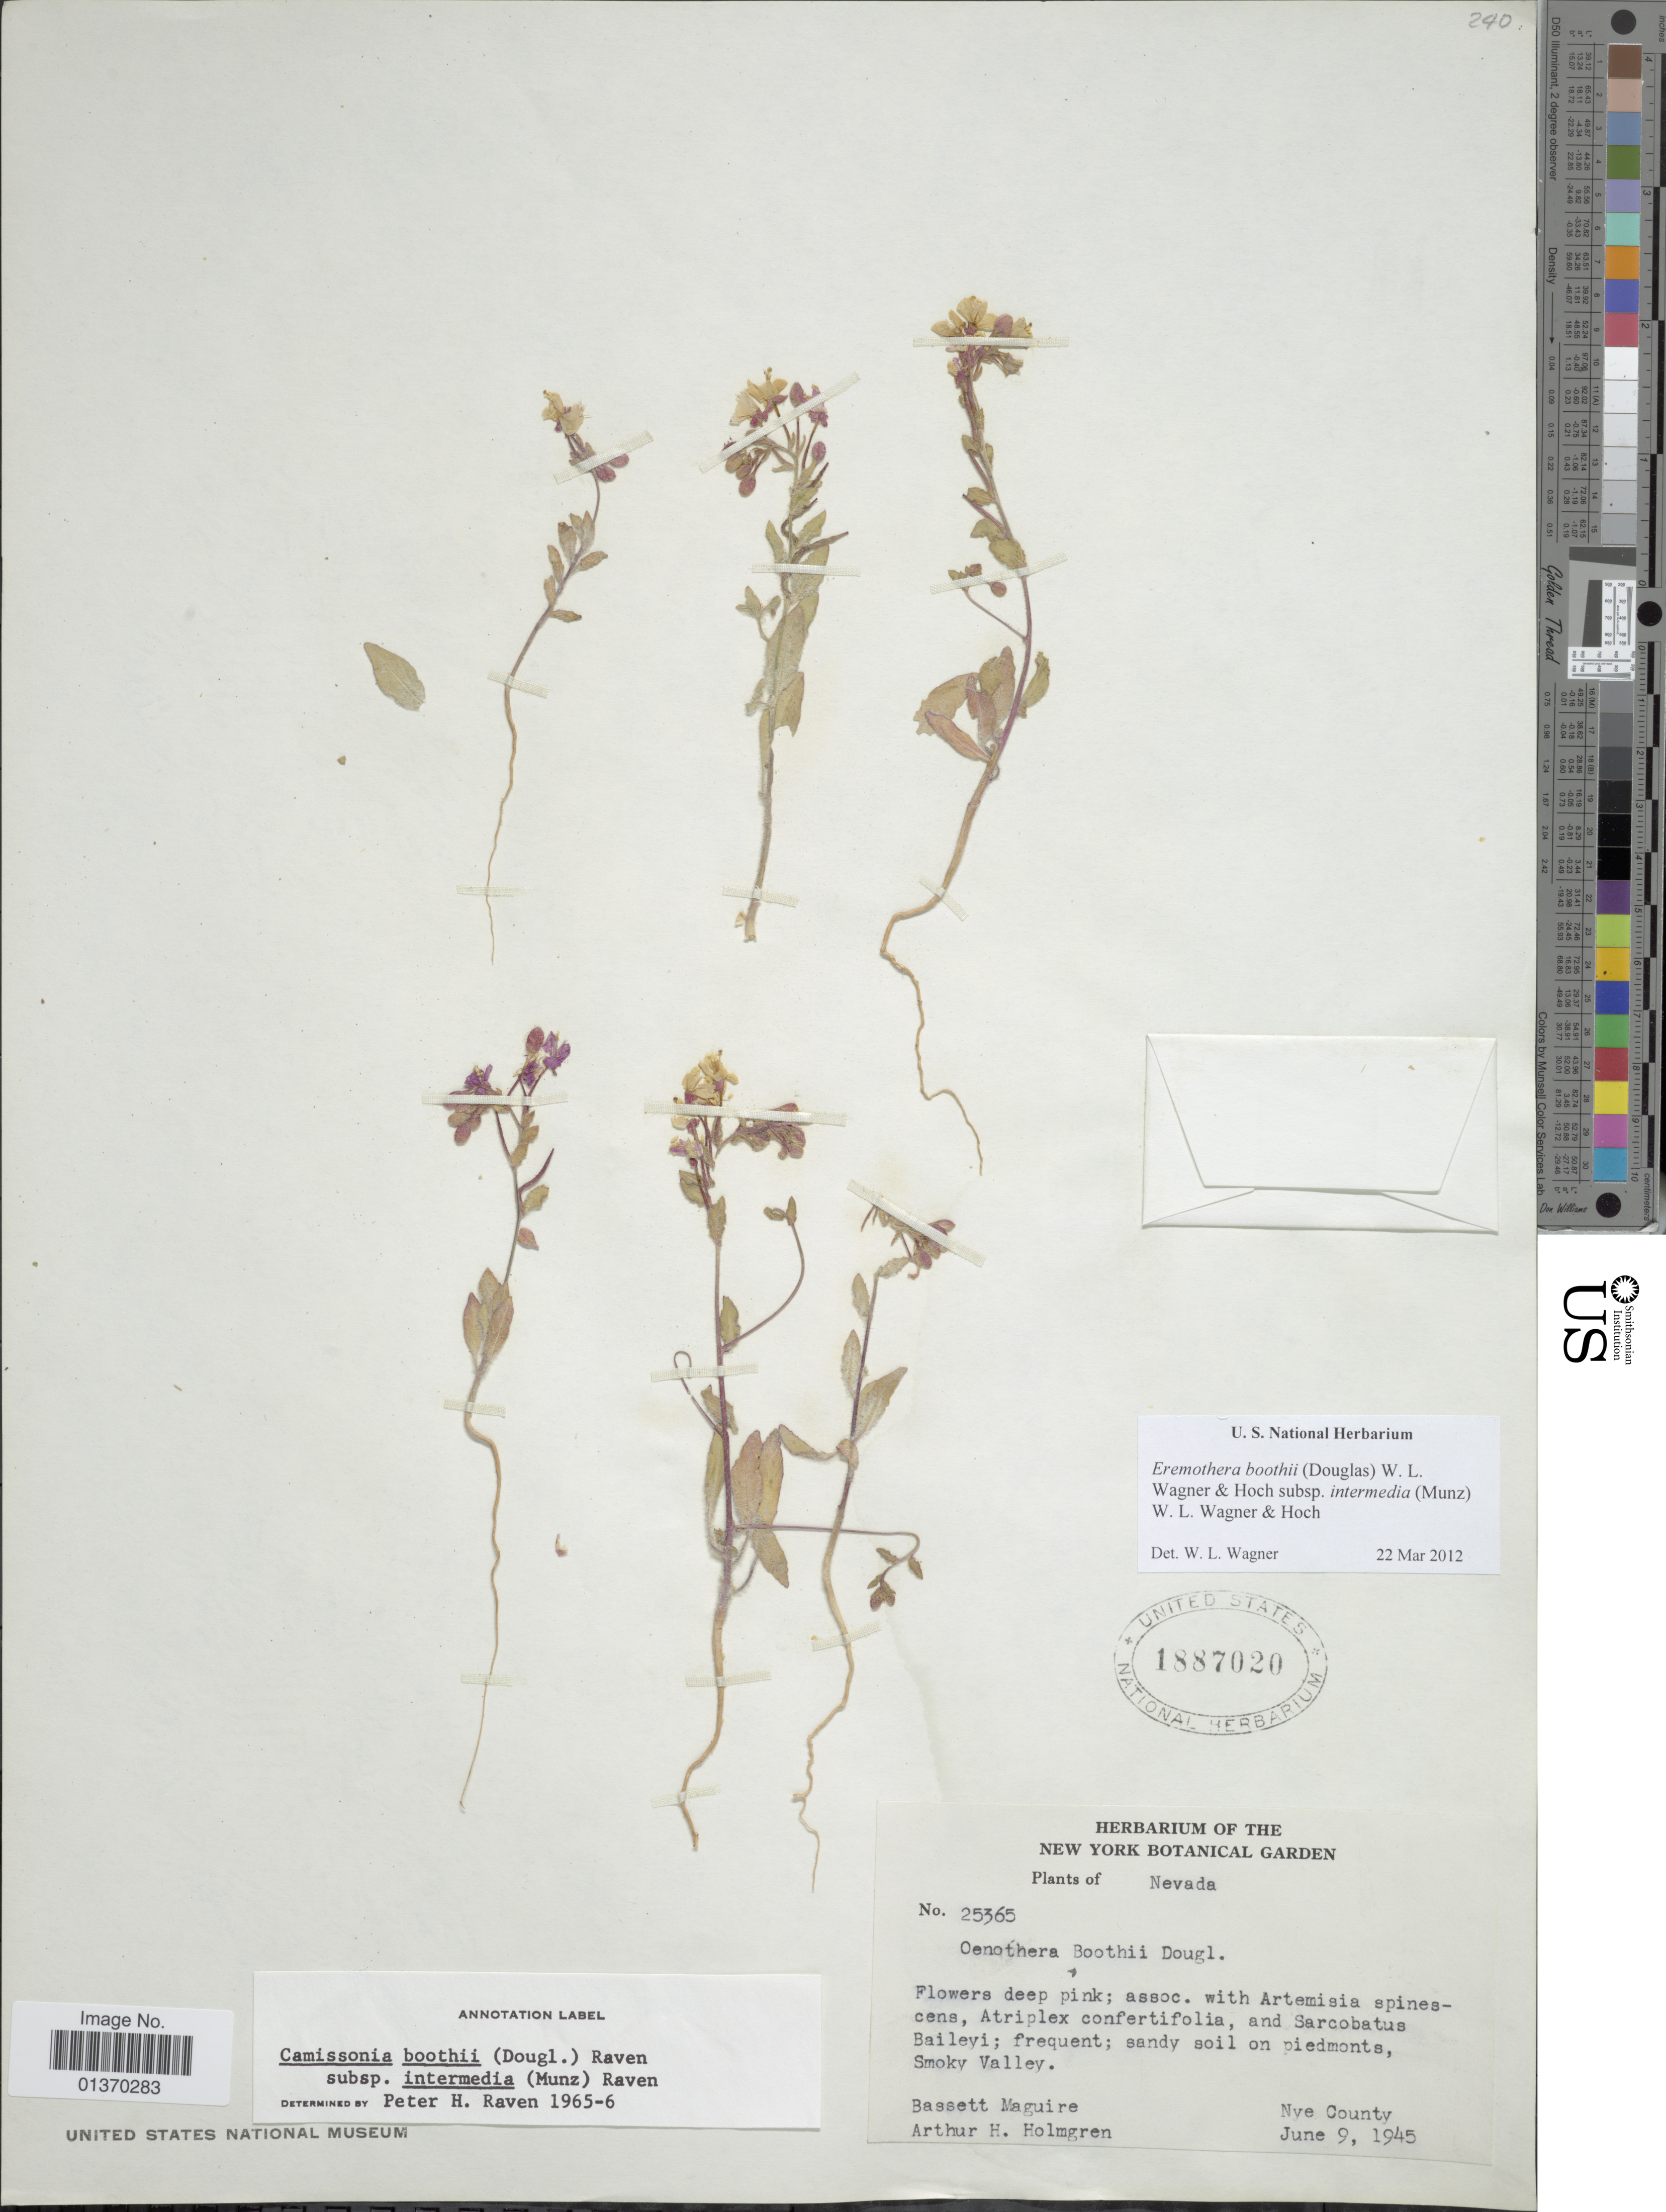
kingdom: Plantae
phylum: Tracheophyta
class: Magnoliopsida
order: Myrtales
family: Onagraceae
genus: Eremothera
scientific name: Eremothera boothii subsp. intermedia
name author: (Munz) W.L. Wagner & Hoch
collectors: B. Maguire & A. H. Holmgren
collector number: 25365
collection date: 1945-06-09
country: United States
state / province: Nevada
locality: Sandy soil on piedmonts, Smoky Valley, Nye County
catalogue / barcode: US 1887020